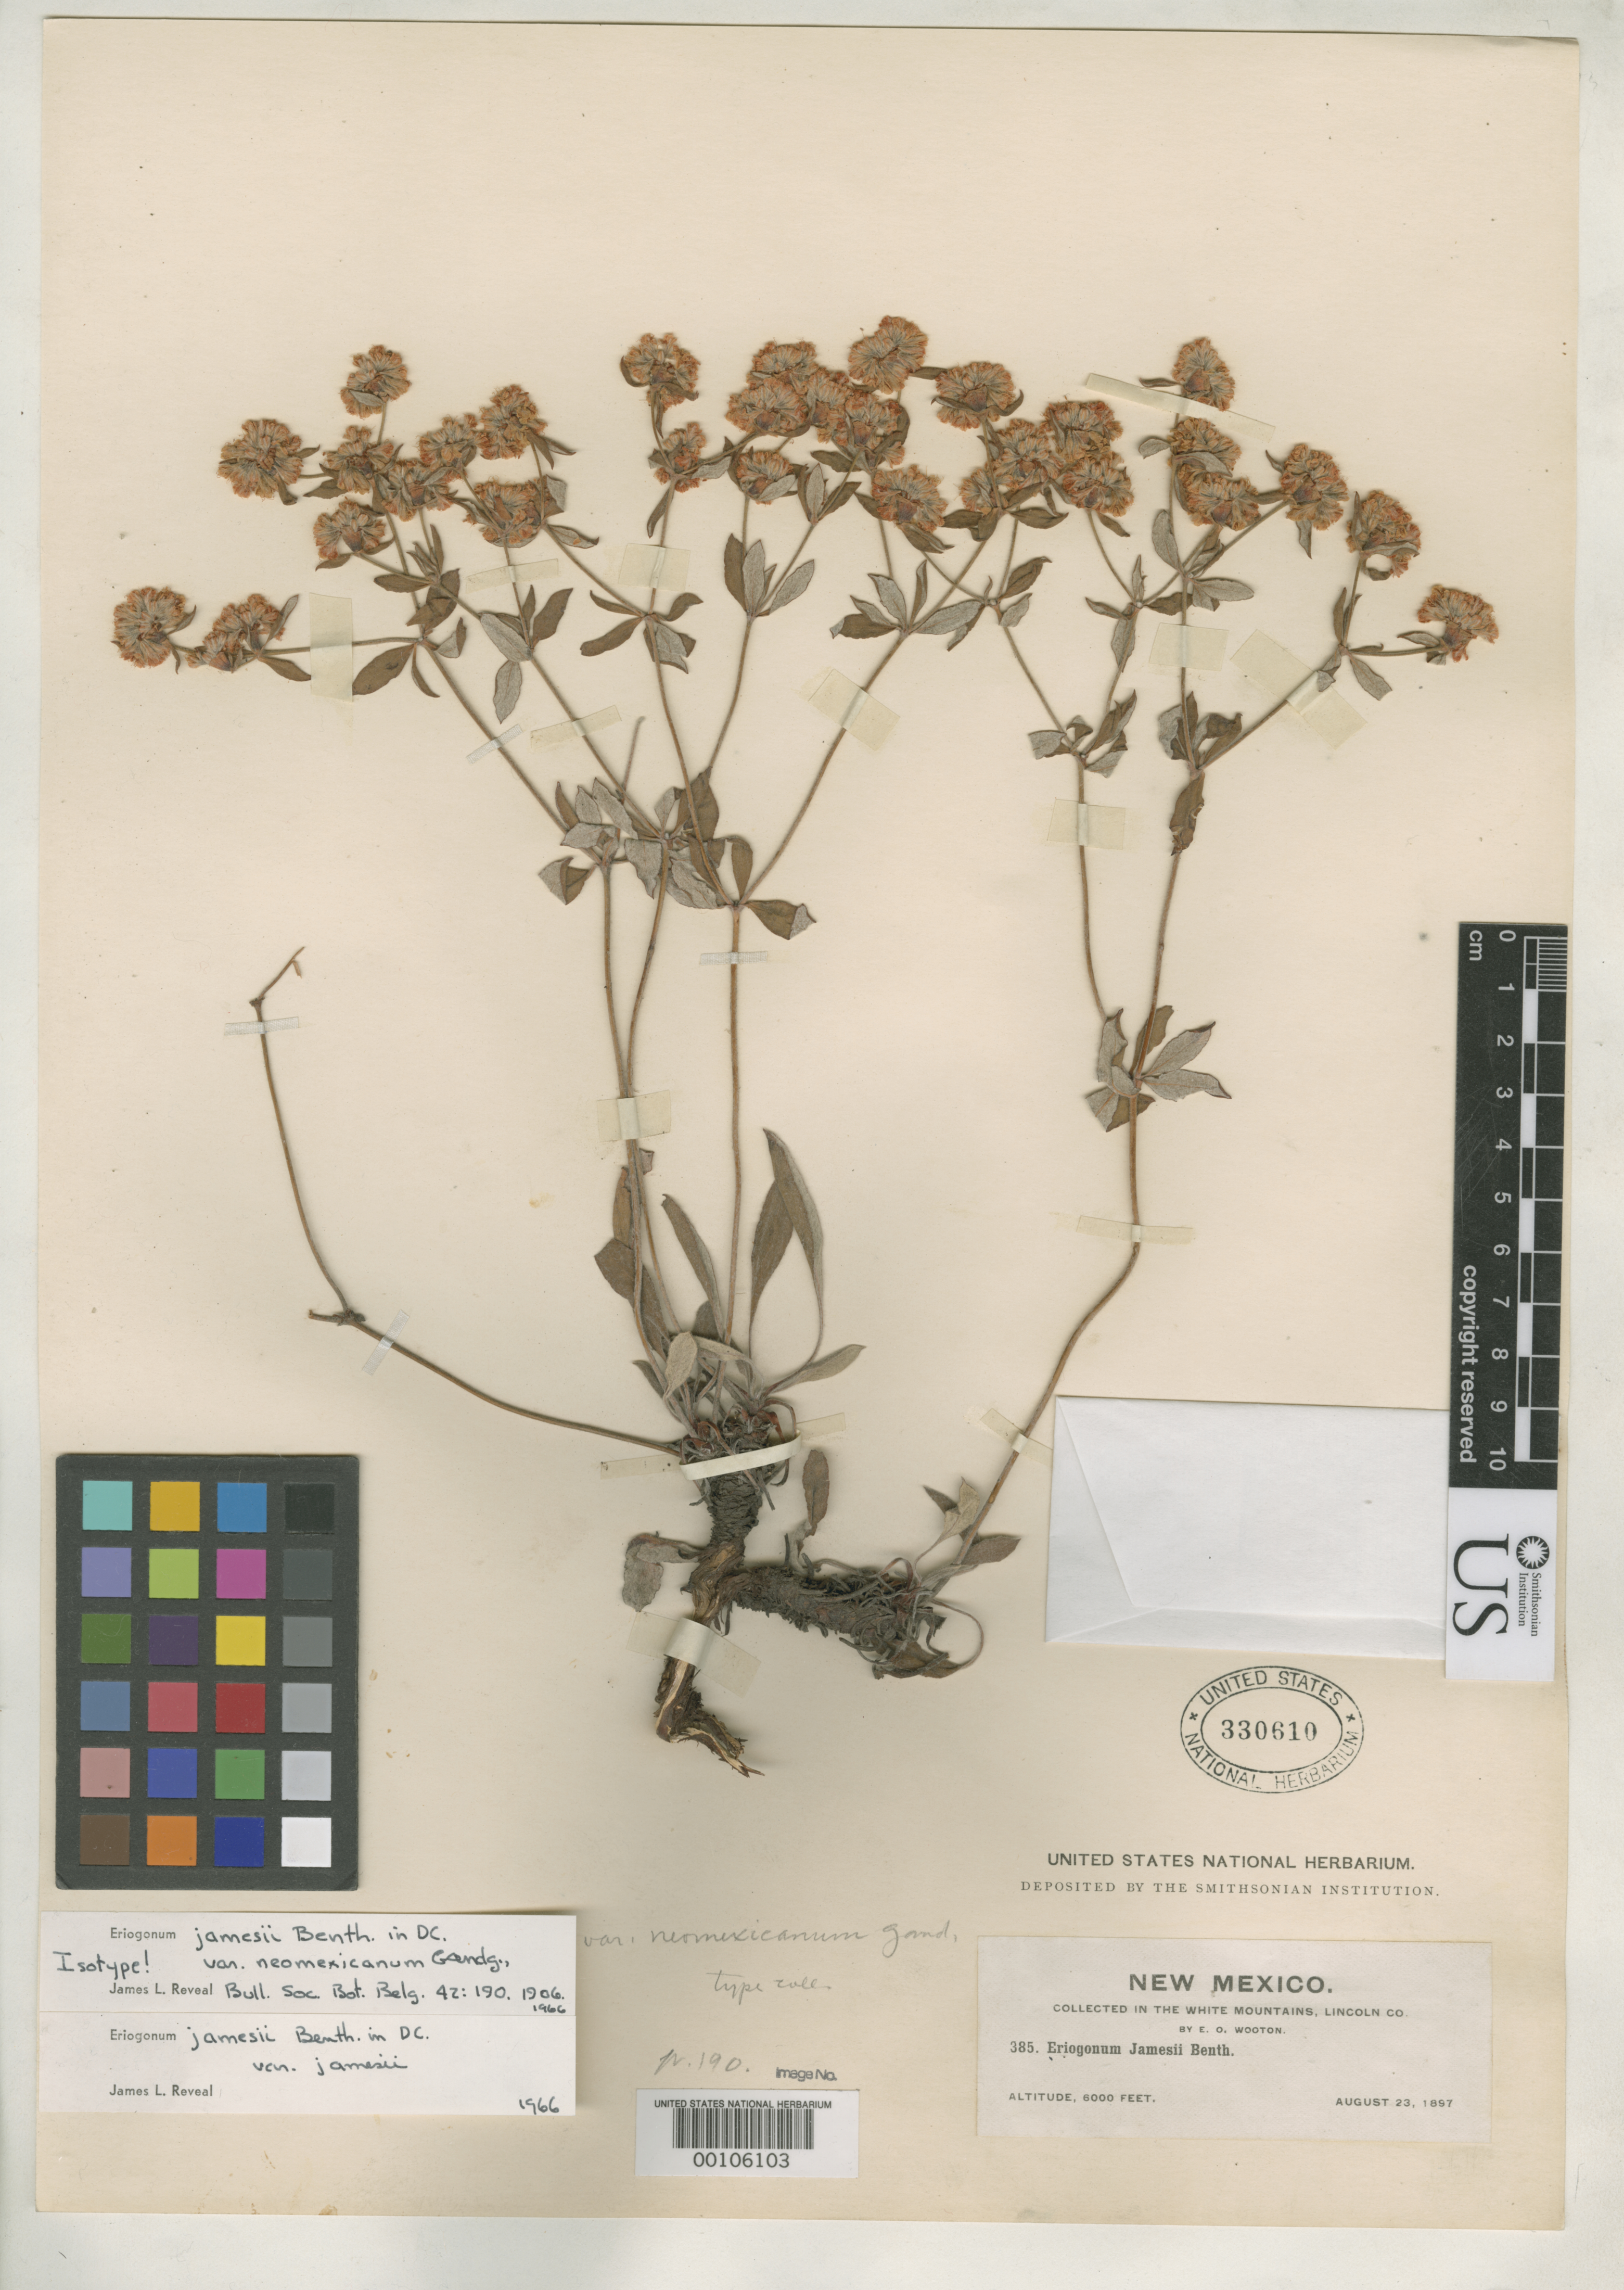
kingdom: Plantae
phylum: Tracheophyta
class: Magnoliopsida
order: Caryophyllales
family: Polygonaceae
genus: Eriogonum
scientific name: Eriogonum jamesii var. neomexicanum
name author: Gand.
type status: Isotype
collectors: E. O. Wooton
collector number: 385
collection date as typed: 23 Aug 1897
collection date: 1897-08-23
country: United States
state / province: New Mexico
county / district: Lincoln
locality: White Mountains, Lincoln Co.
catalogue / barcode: US 330610